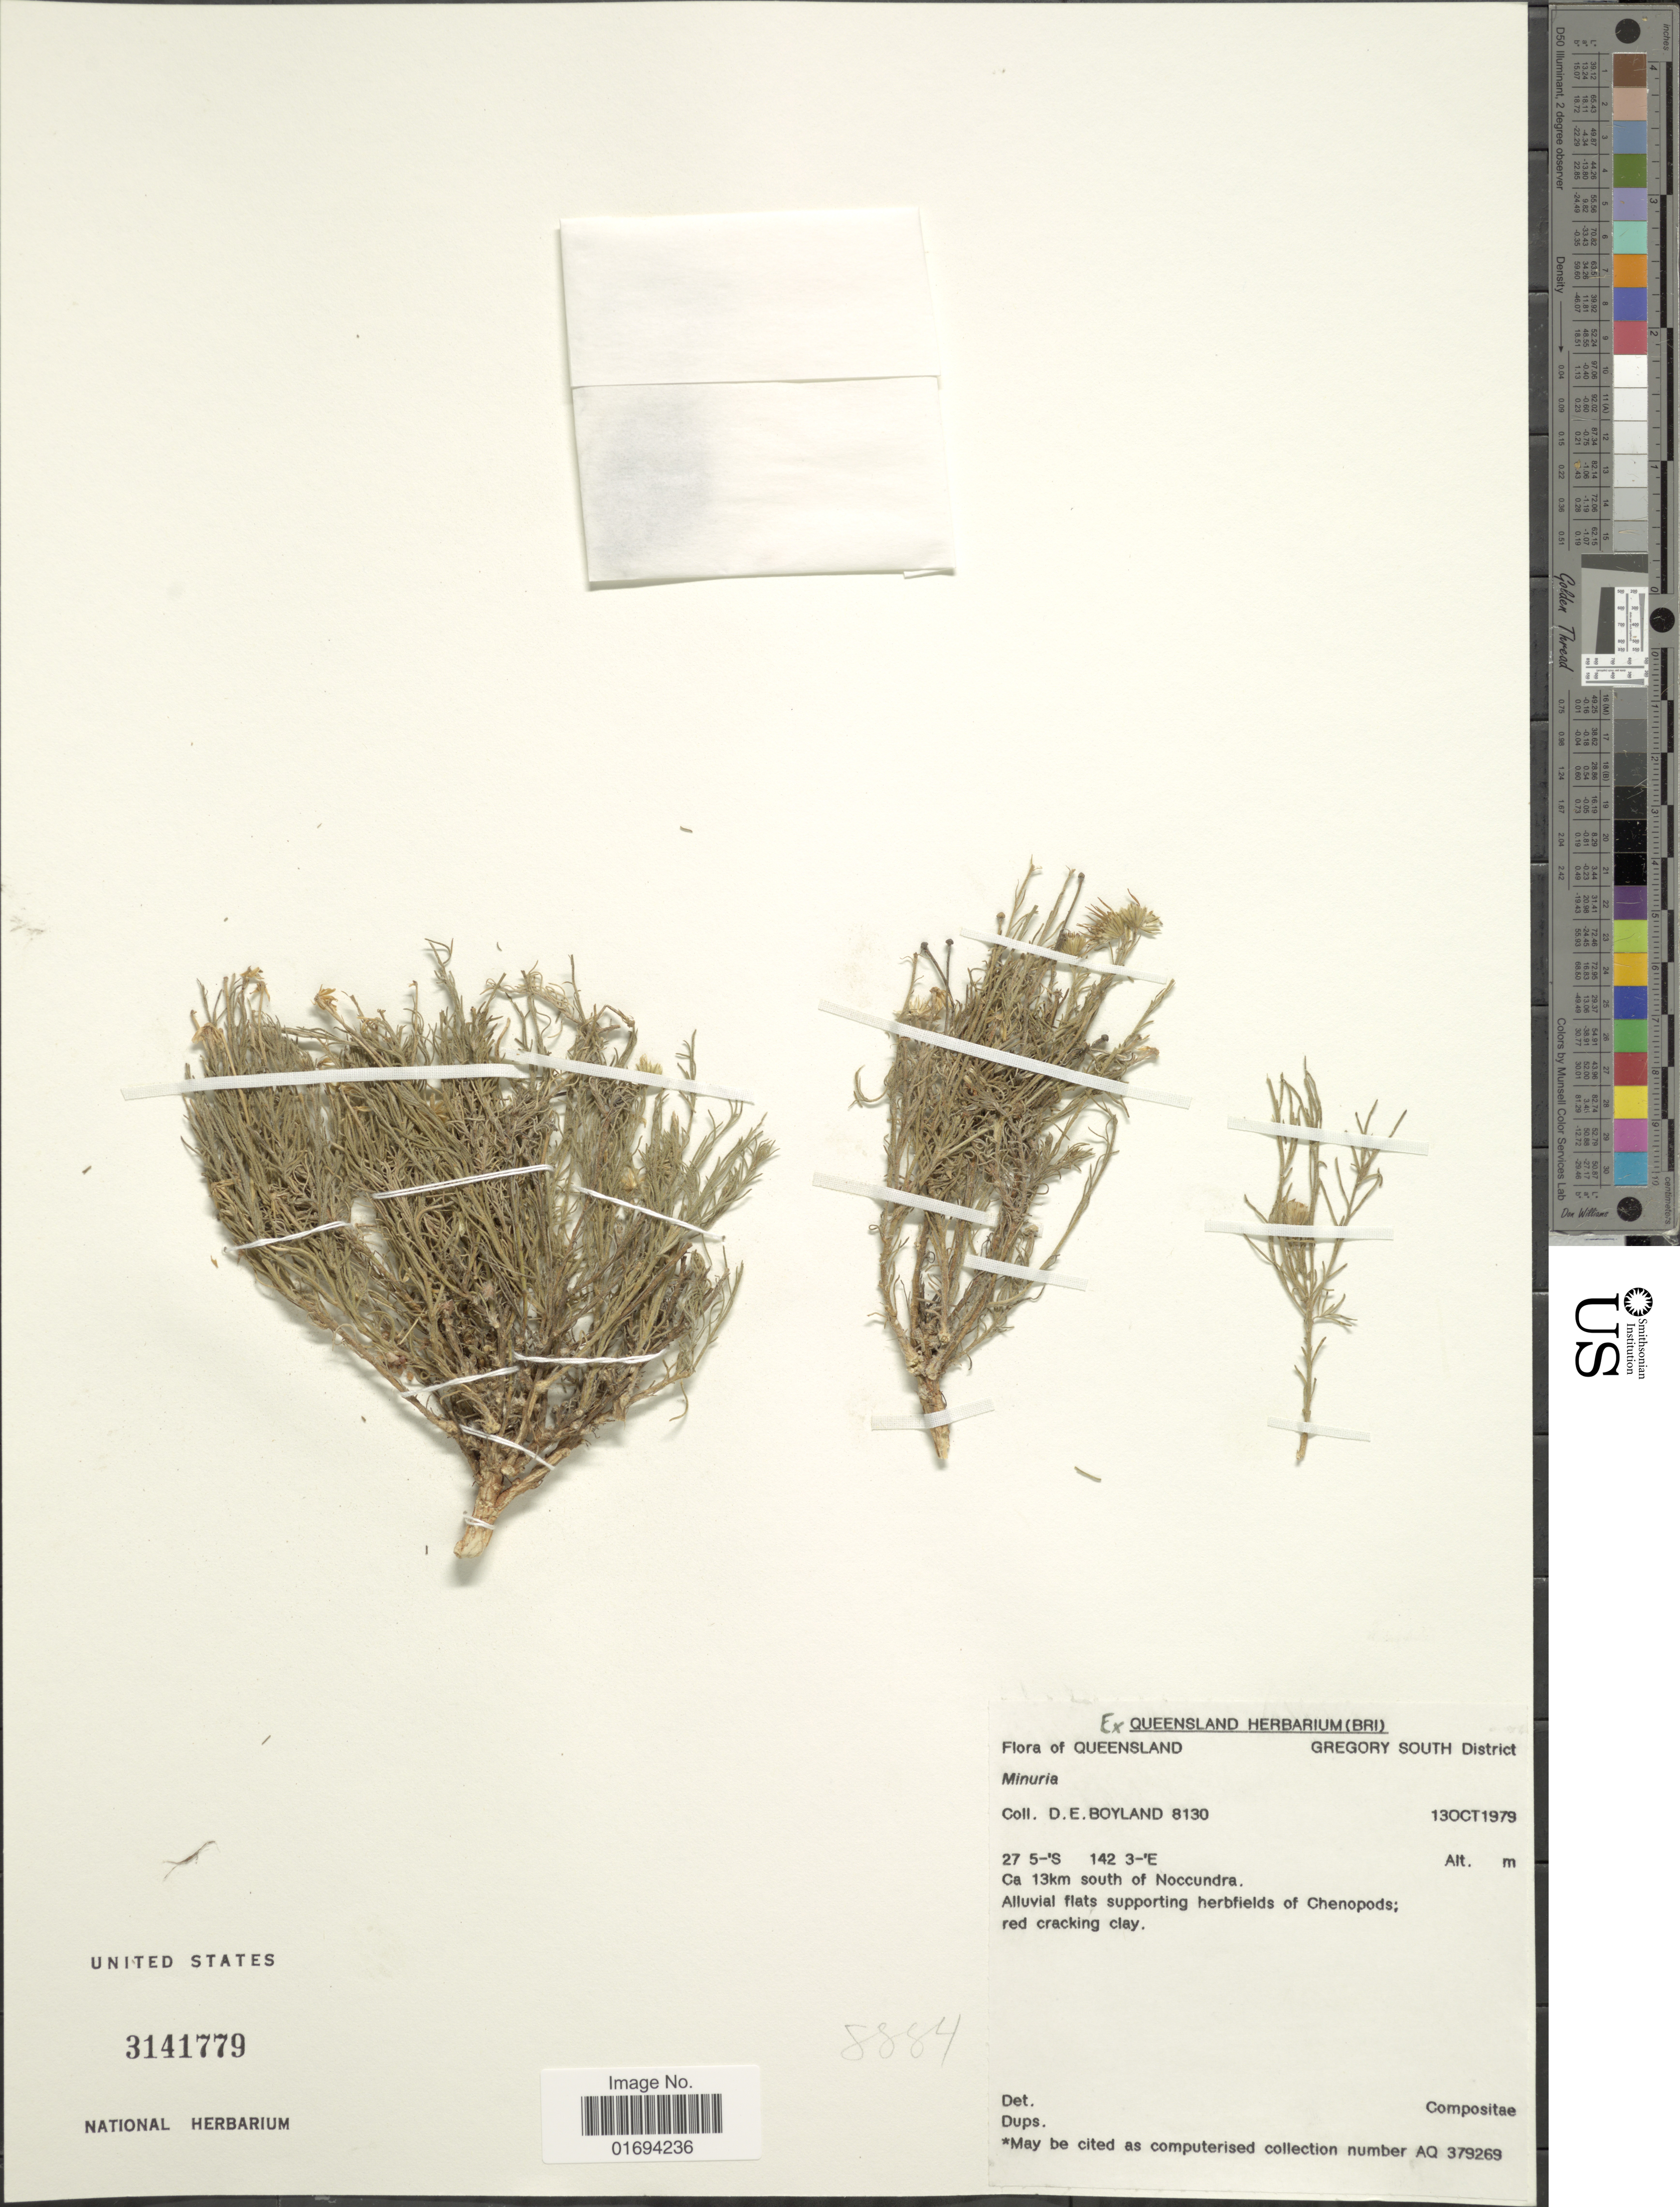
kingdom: Plantae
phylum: Tracheophyta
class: Magnoliopsida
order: Asterales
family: Asteraceae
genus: Minuria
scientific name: Minuria sp.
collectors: D. Boyland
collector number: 8130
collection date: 1979-10-13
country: Australia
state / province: Queensland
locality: Gregory South District, Minuria, Ca 13km south of Noccundra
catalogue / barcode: US 3141779